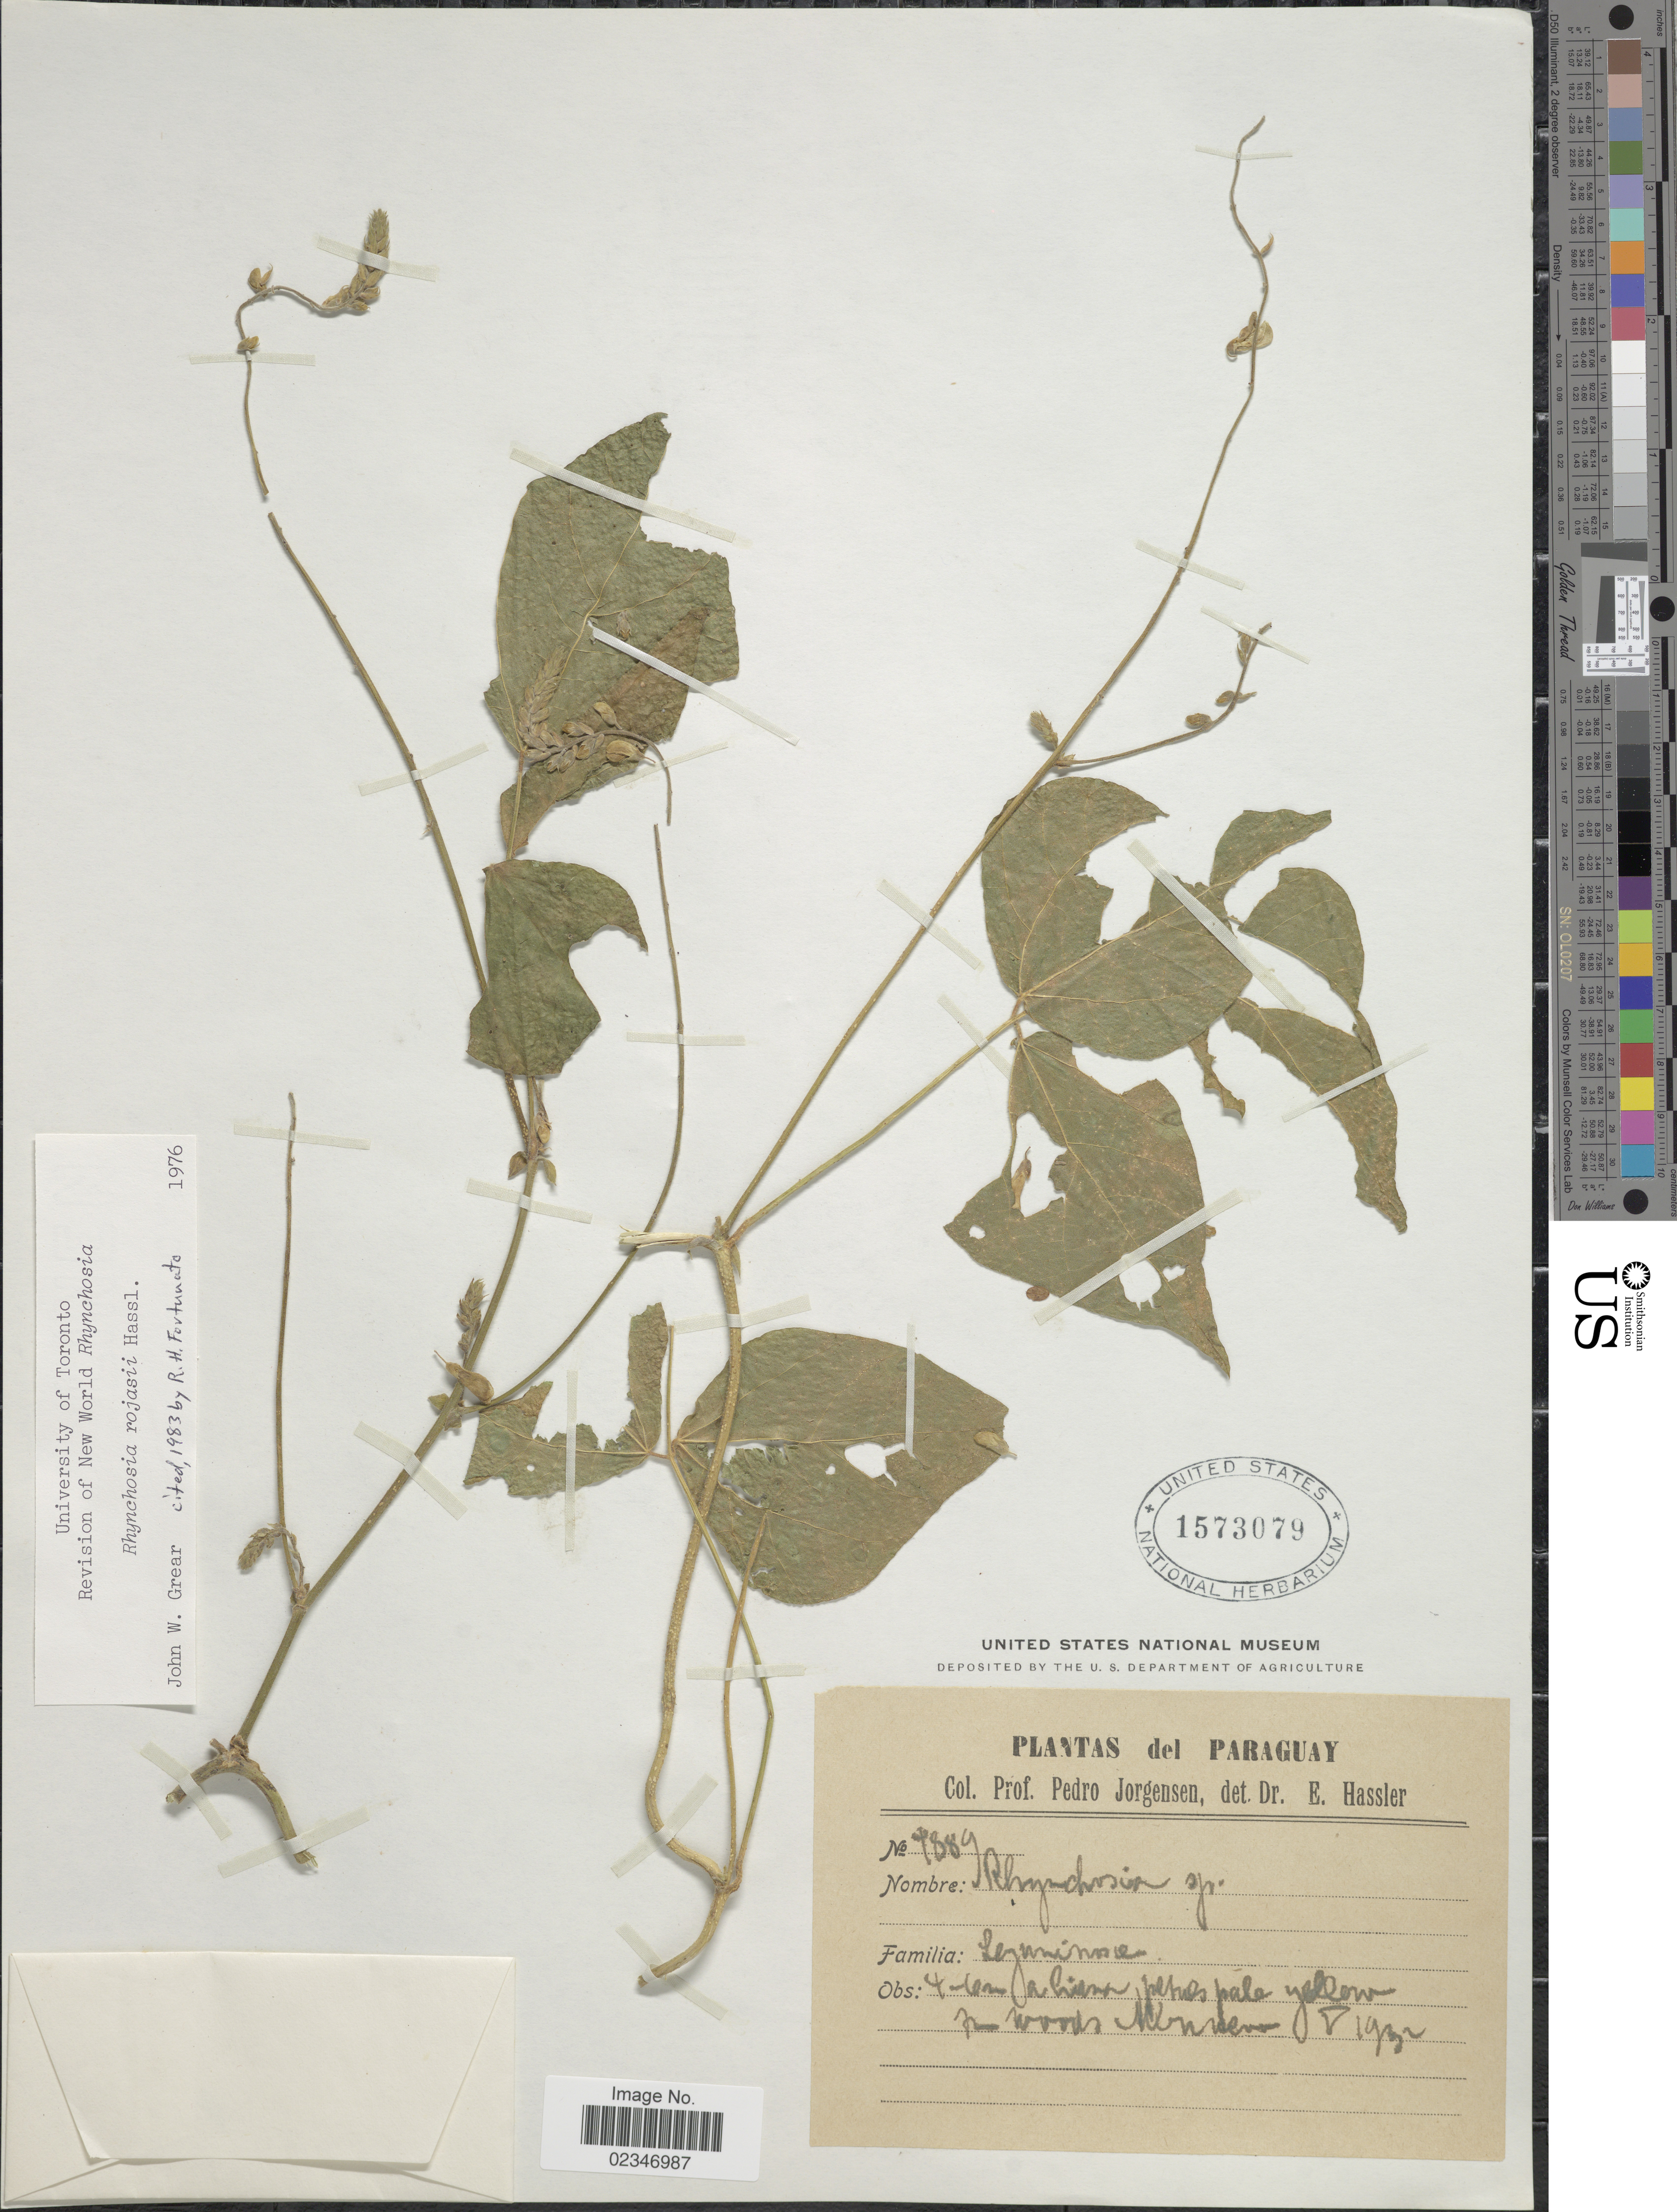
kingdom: Plantae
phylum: Tracheophyta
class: Magnoliopsida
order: Fabales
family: Fabaceae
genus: Rhynchosia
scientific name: Rhynchosia rojasii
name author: Hassl.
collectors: P. Jörgensen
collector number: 1889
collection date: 1932-08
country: Paraguay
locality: Mburero.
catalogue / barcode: US 1573079